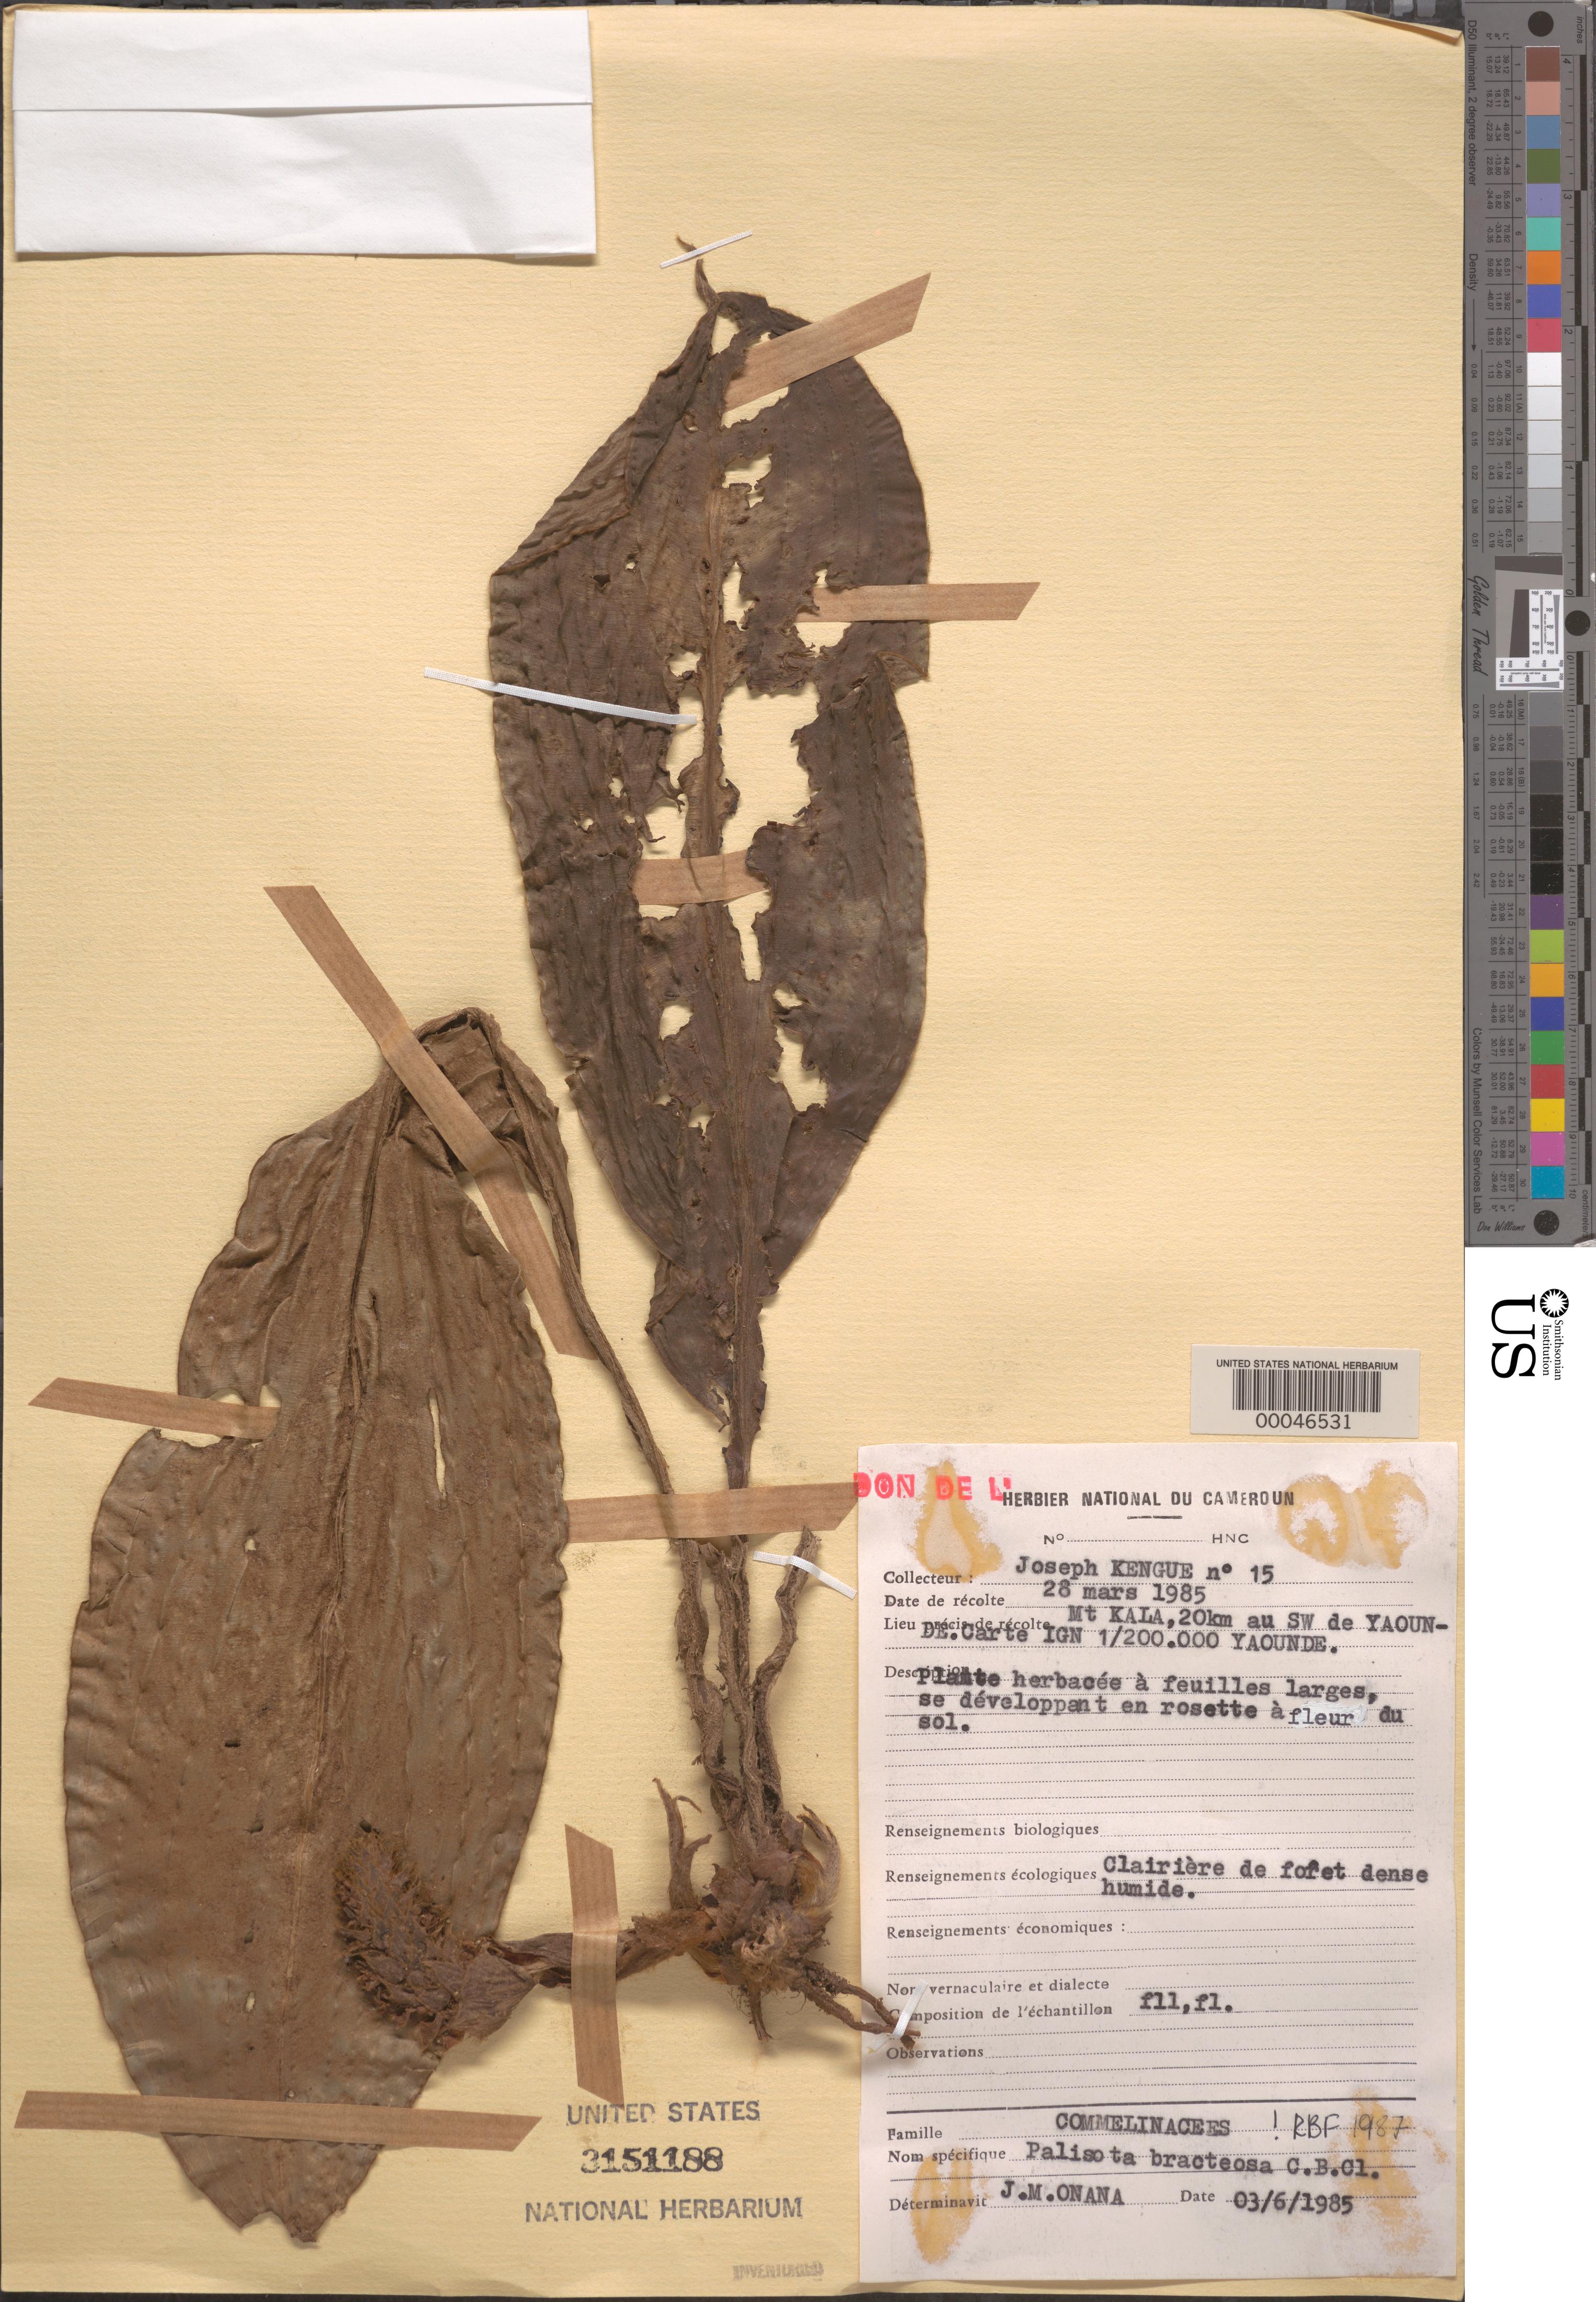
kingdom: Plantae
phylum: Tracheophyta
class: Liliopsida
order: Commelinales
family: Commelinaceae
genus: Palisota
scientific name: Palisota bracteosa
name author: C.B. Clarke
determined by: Omana, J. M.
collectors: J. Kengue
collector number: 15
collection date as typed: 28 Mar 1985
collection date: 1985-03-28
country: Cameroon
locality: Mt. kalm, 20 km sw of yaounde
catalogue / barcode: US 3151188